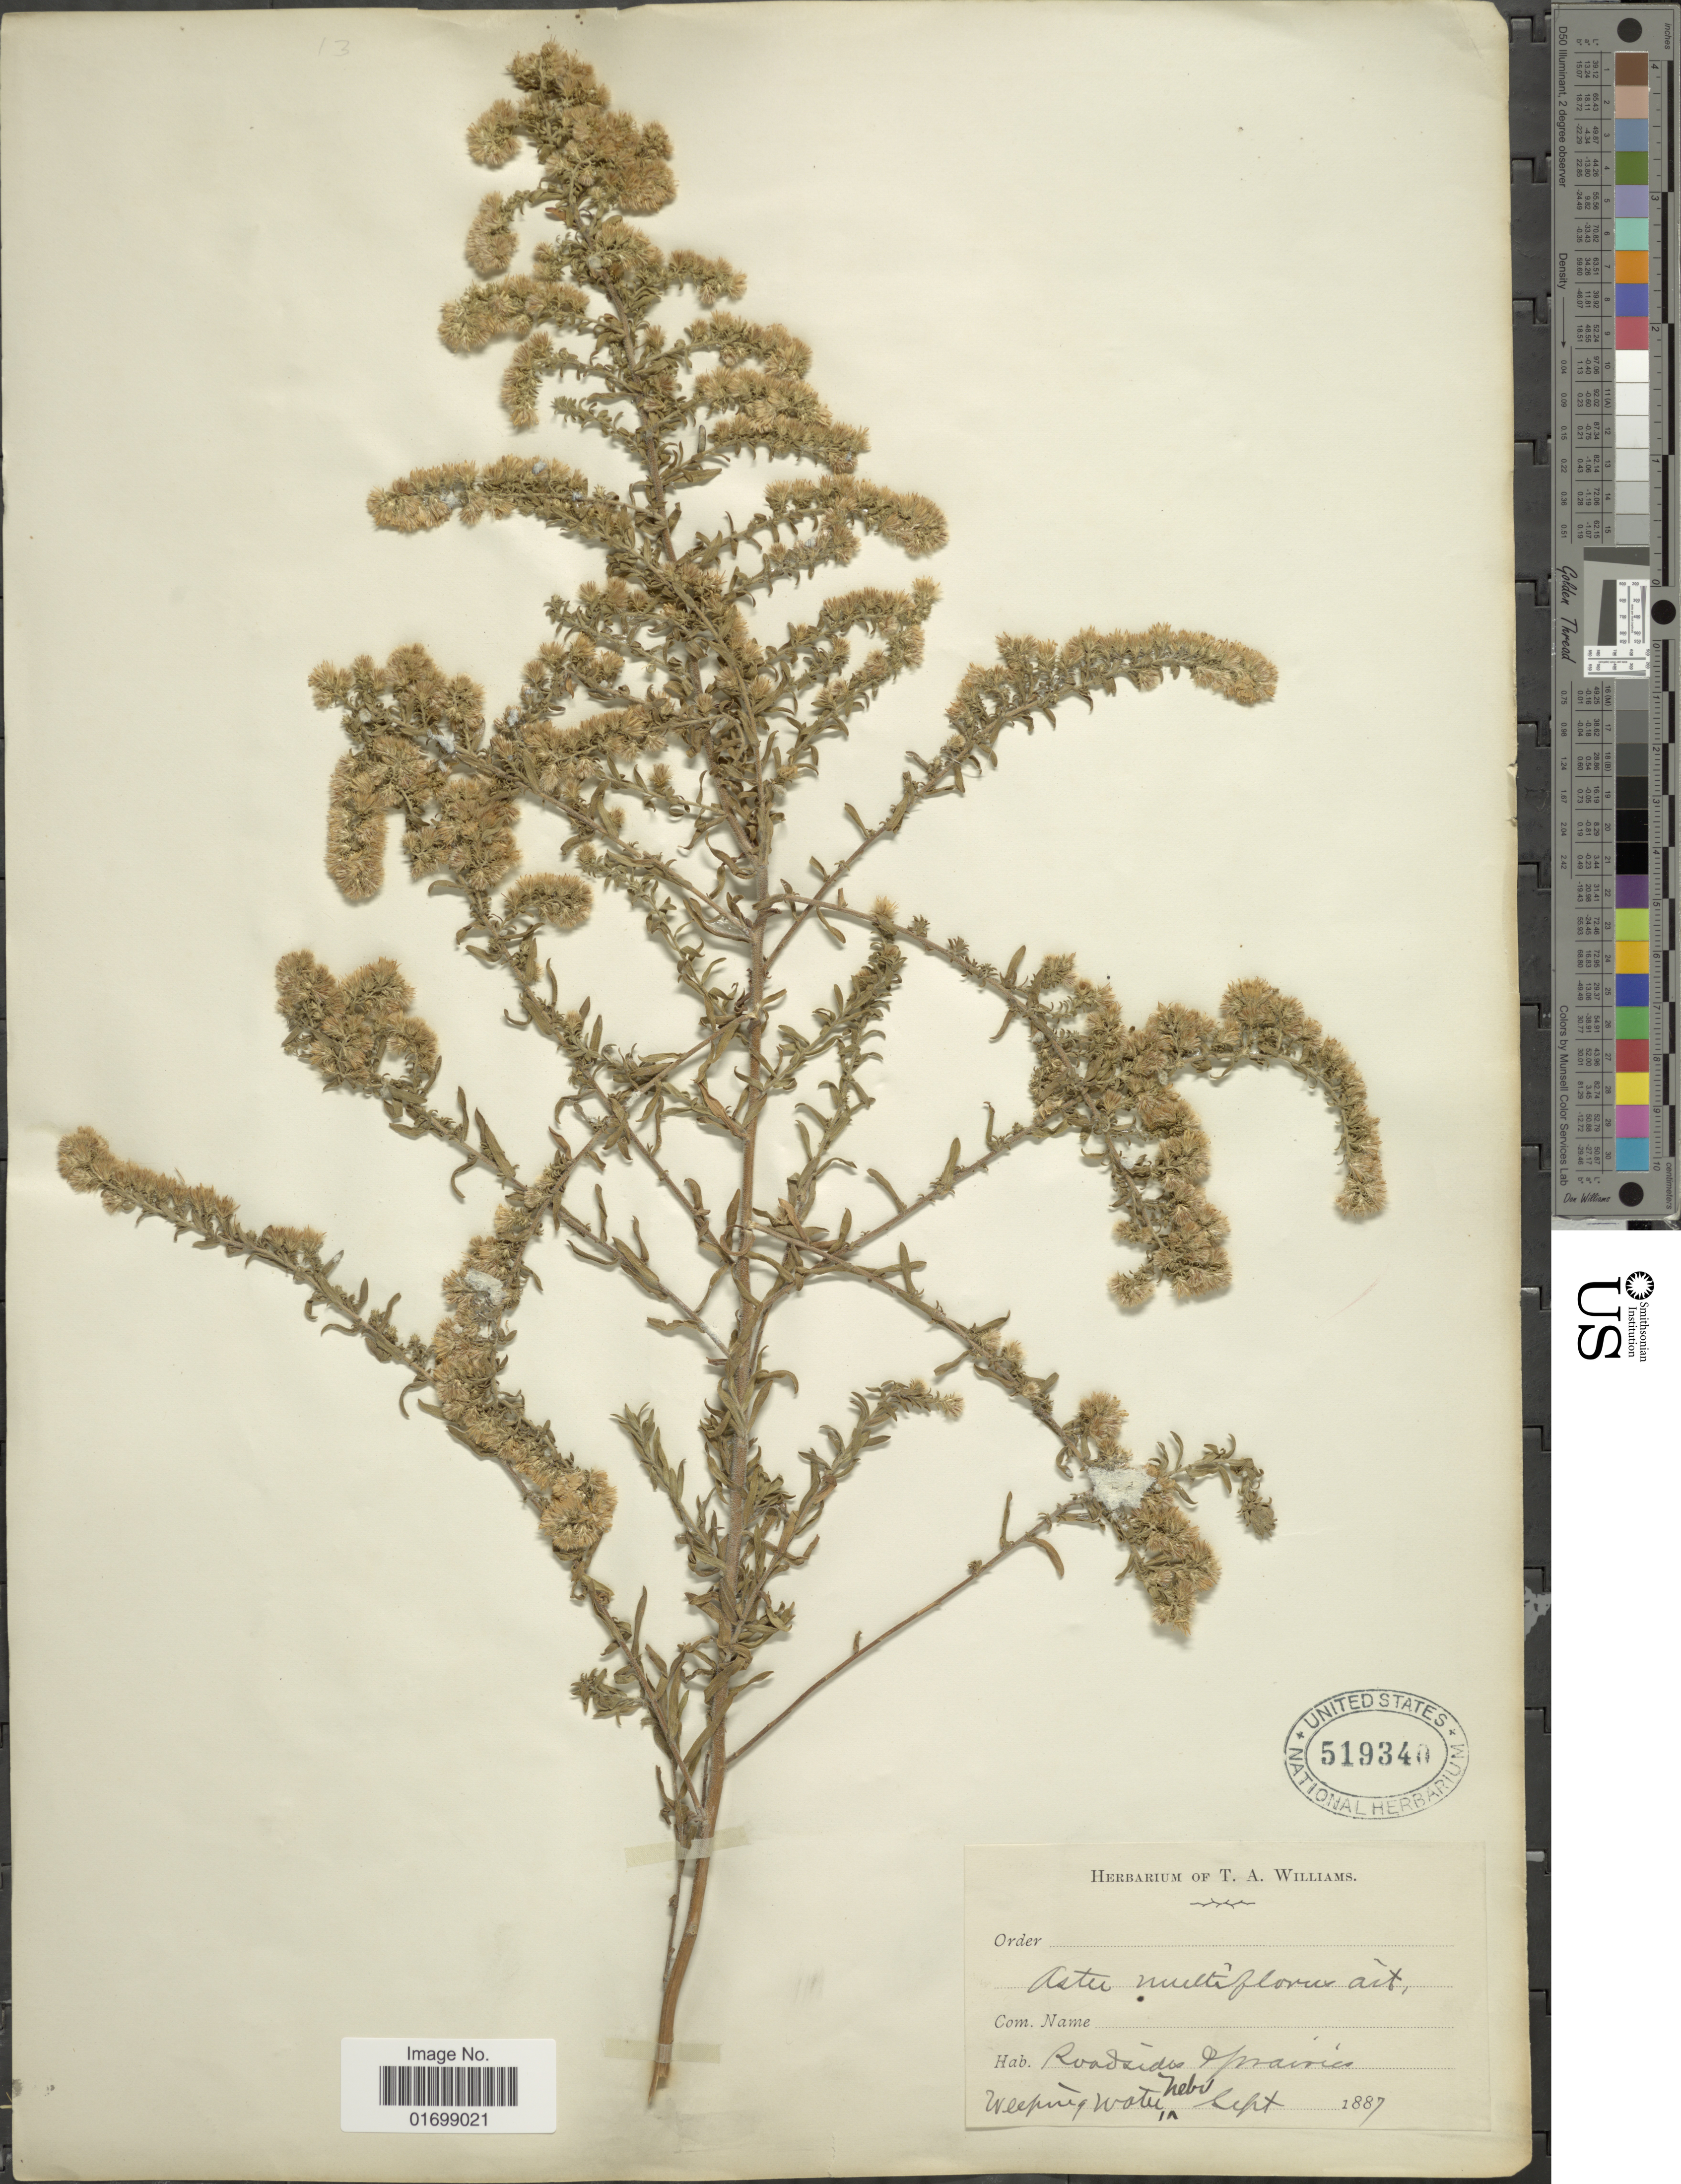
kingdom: Plantae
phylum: Tracheophyta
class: Magnoliopsida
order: Asterales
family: Asteraceae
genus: Symphyotrichum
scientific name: Symphyotrichum ericoides var. prostratum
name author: (Kuntze) G.L. Nesom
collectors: ex herb. Thos. A. Williams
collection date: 1887-09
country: United States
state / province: Nebraska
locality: Roadsides of prairies, Weeping Water.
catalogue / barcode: US 519340